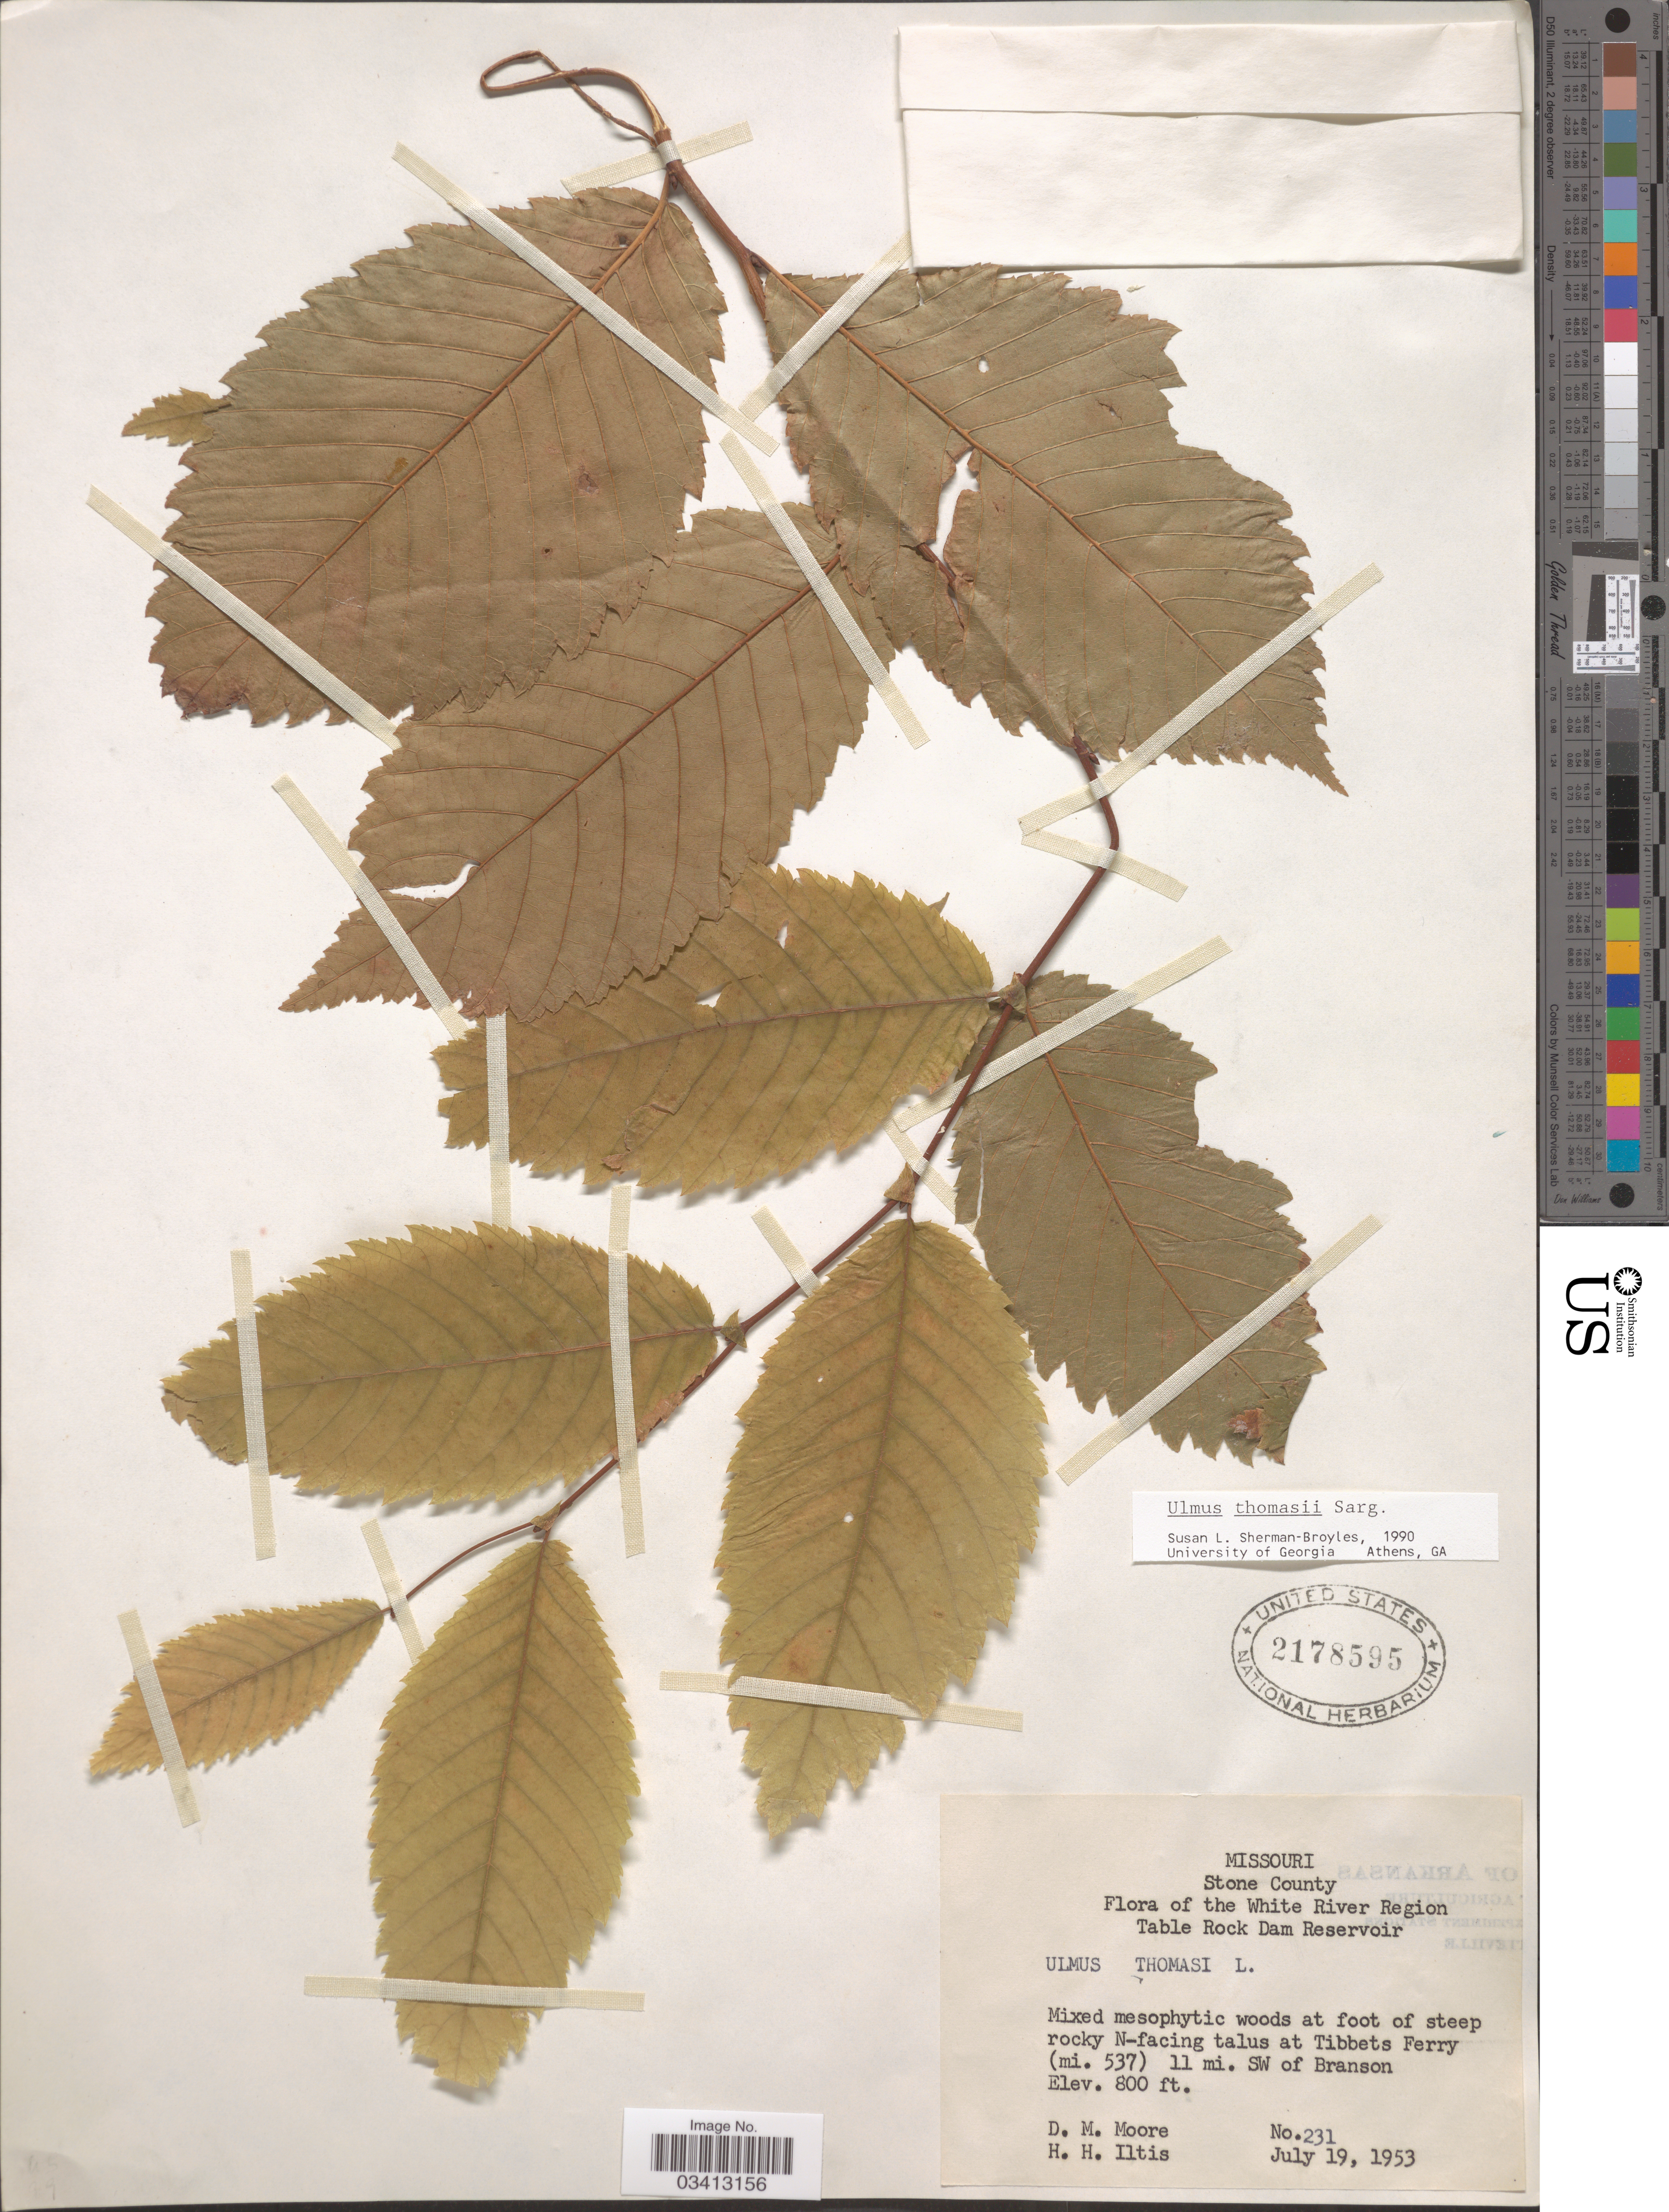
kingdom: Plantae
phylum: Tracheophyta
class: Magnoliopsida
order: Rosales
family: Ulmaceae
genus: Ulmus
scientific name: Ulmus thomasii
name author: Sarg.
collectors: D. Moore & H. H. Iltis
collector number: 231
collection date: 1953-07-19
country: United States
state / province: Missouri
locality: Stone County. The White River Region. Table Rock Dam Reservoir. At foot of steep rocky N-facing talus at Tibbets Ferry (mi. 537) 11 mi. SW of Branson.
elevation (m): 244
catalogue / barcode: US 2178595